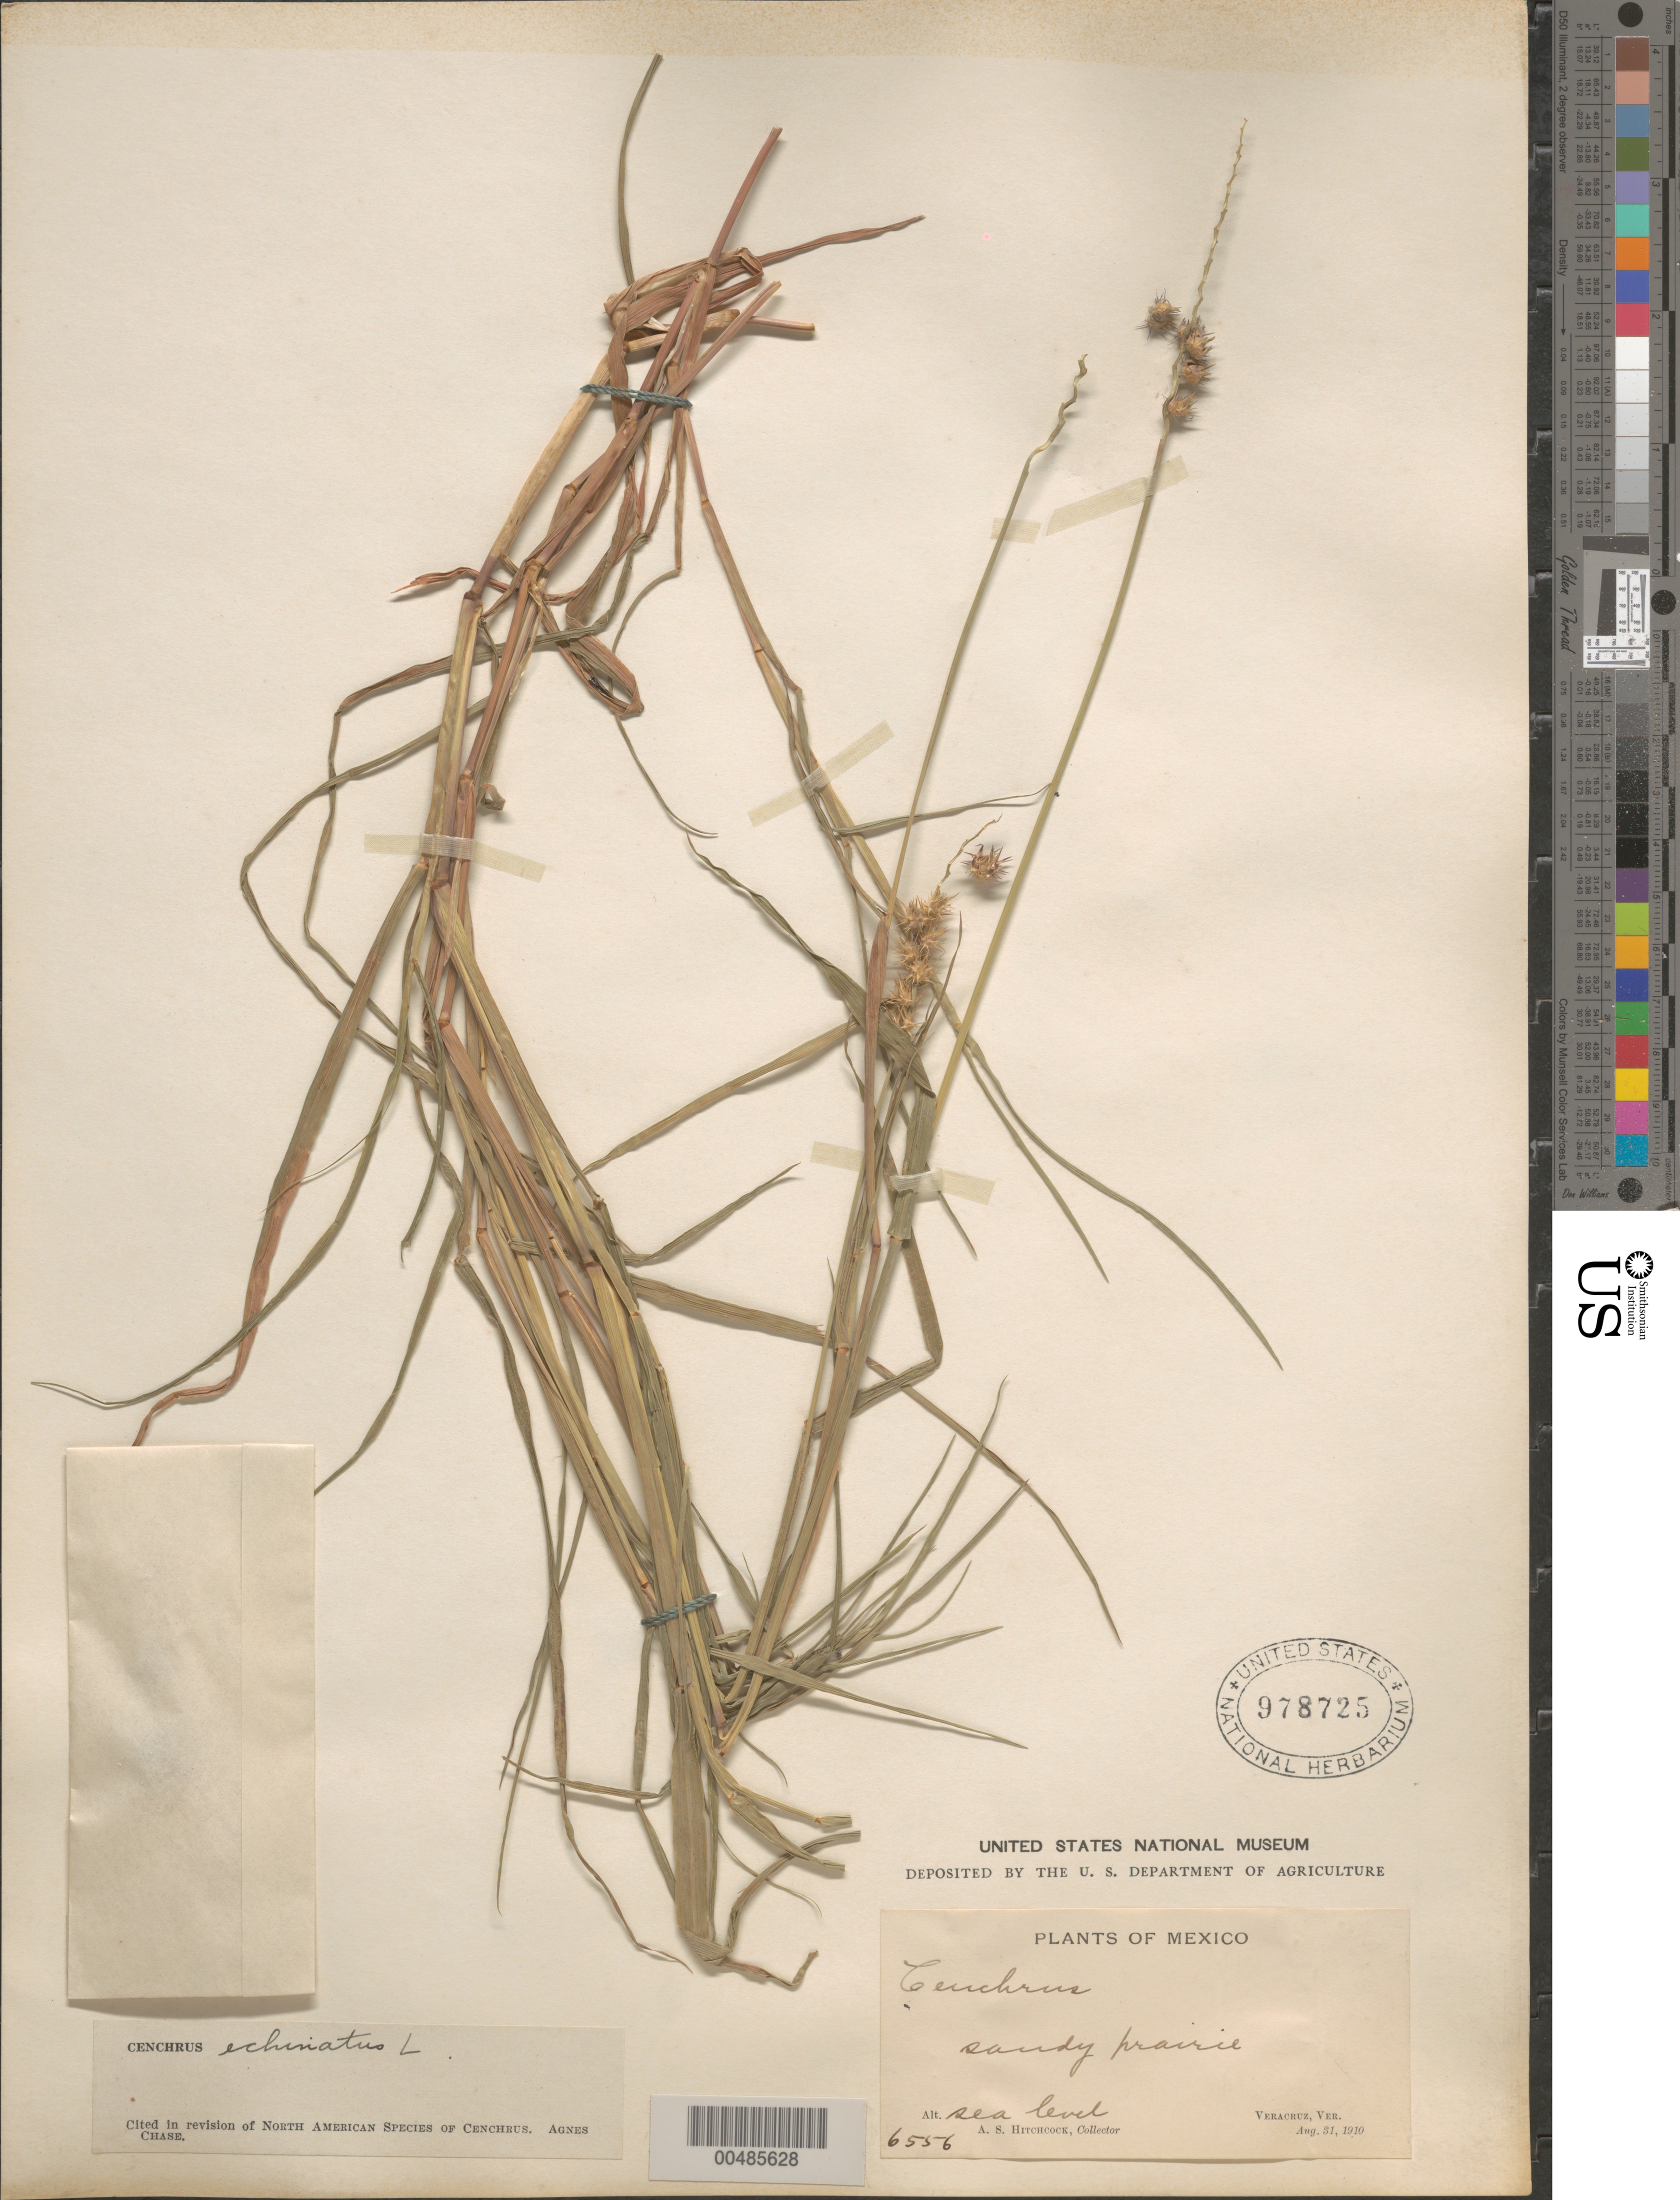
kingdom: Plantae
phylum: Tracheophyta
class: Liliopsida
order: Poales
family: Poaceae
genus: Cenchrus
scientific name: Cenchrus echinatus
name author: L.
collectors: A. S. Hitchcock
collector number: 6556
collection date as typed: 31 Aug 1910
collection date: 1910-08-31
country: Mexico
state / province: Veracruz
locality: Veracruz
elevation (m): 0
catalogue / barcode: US 978725